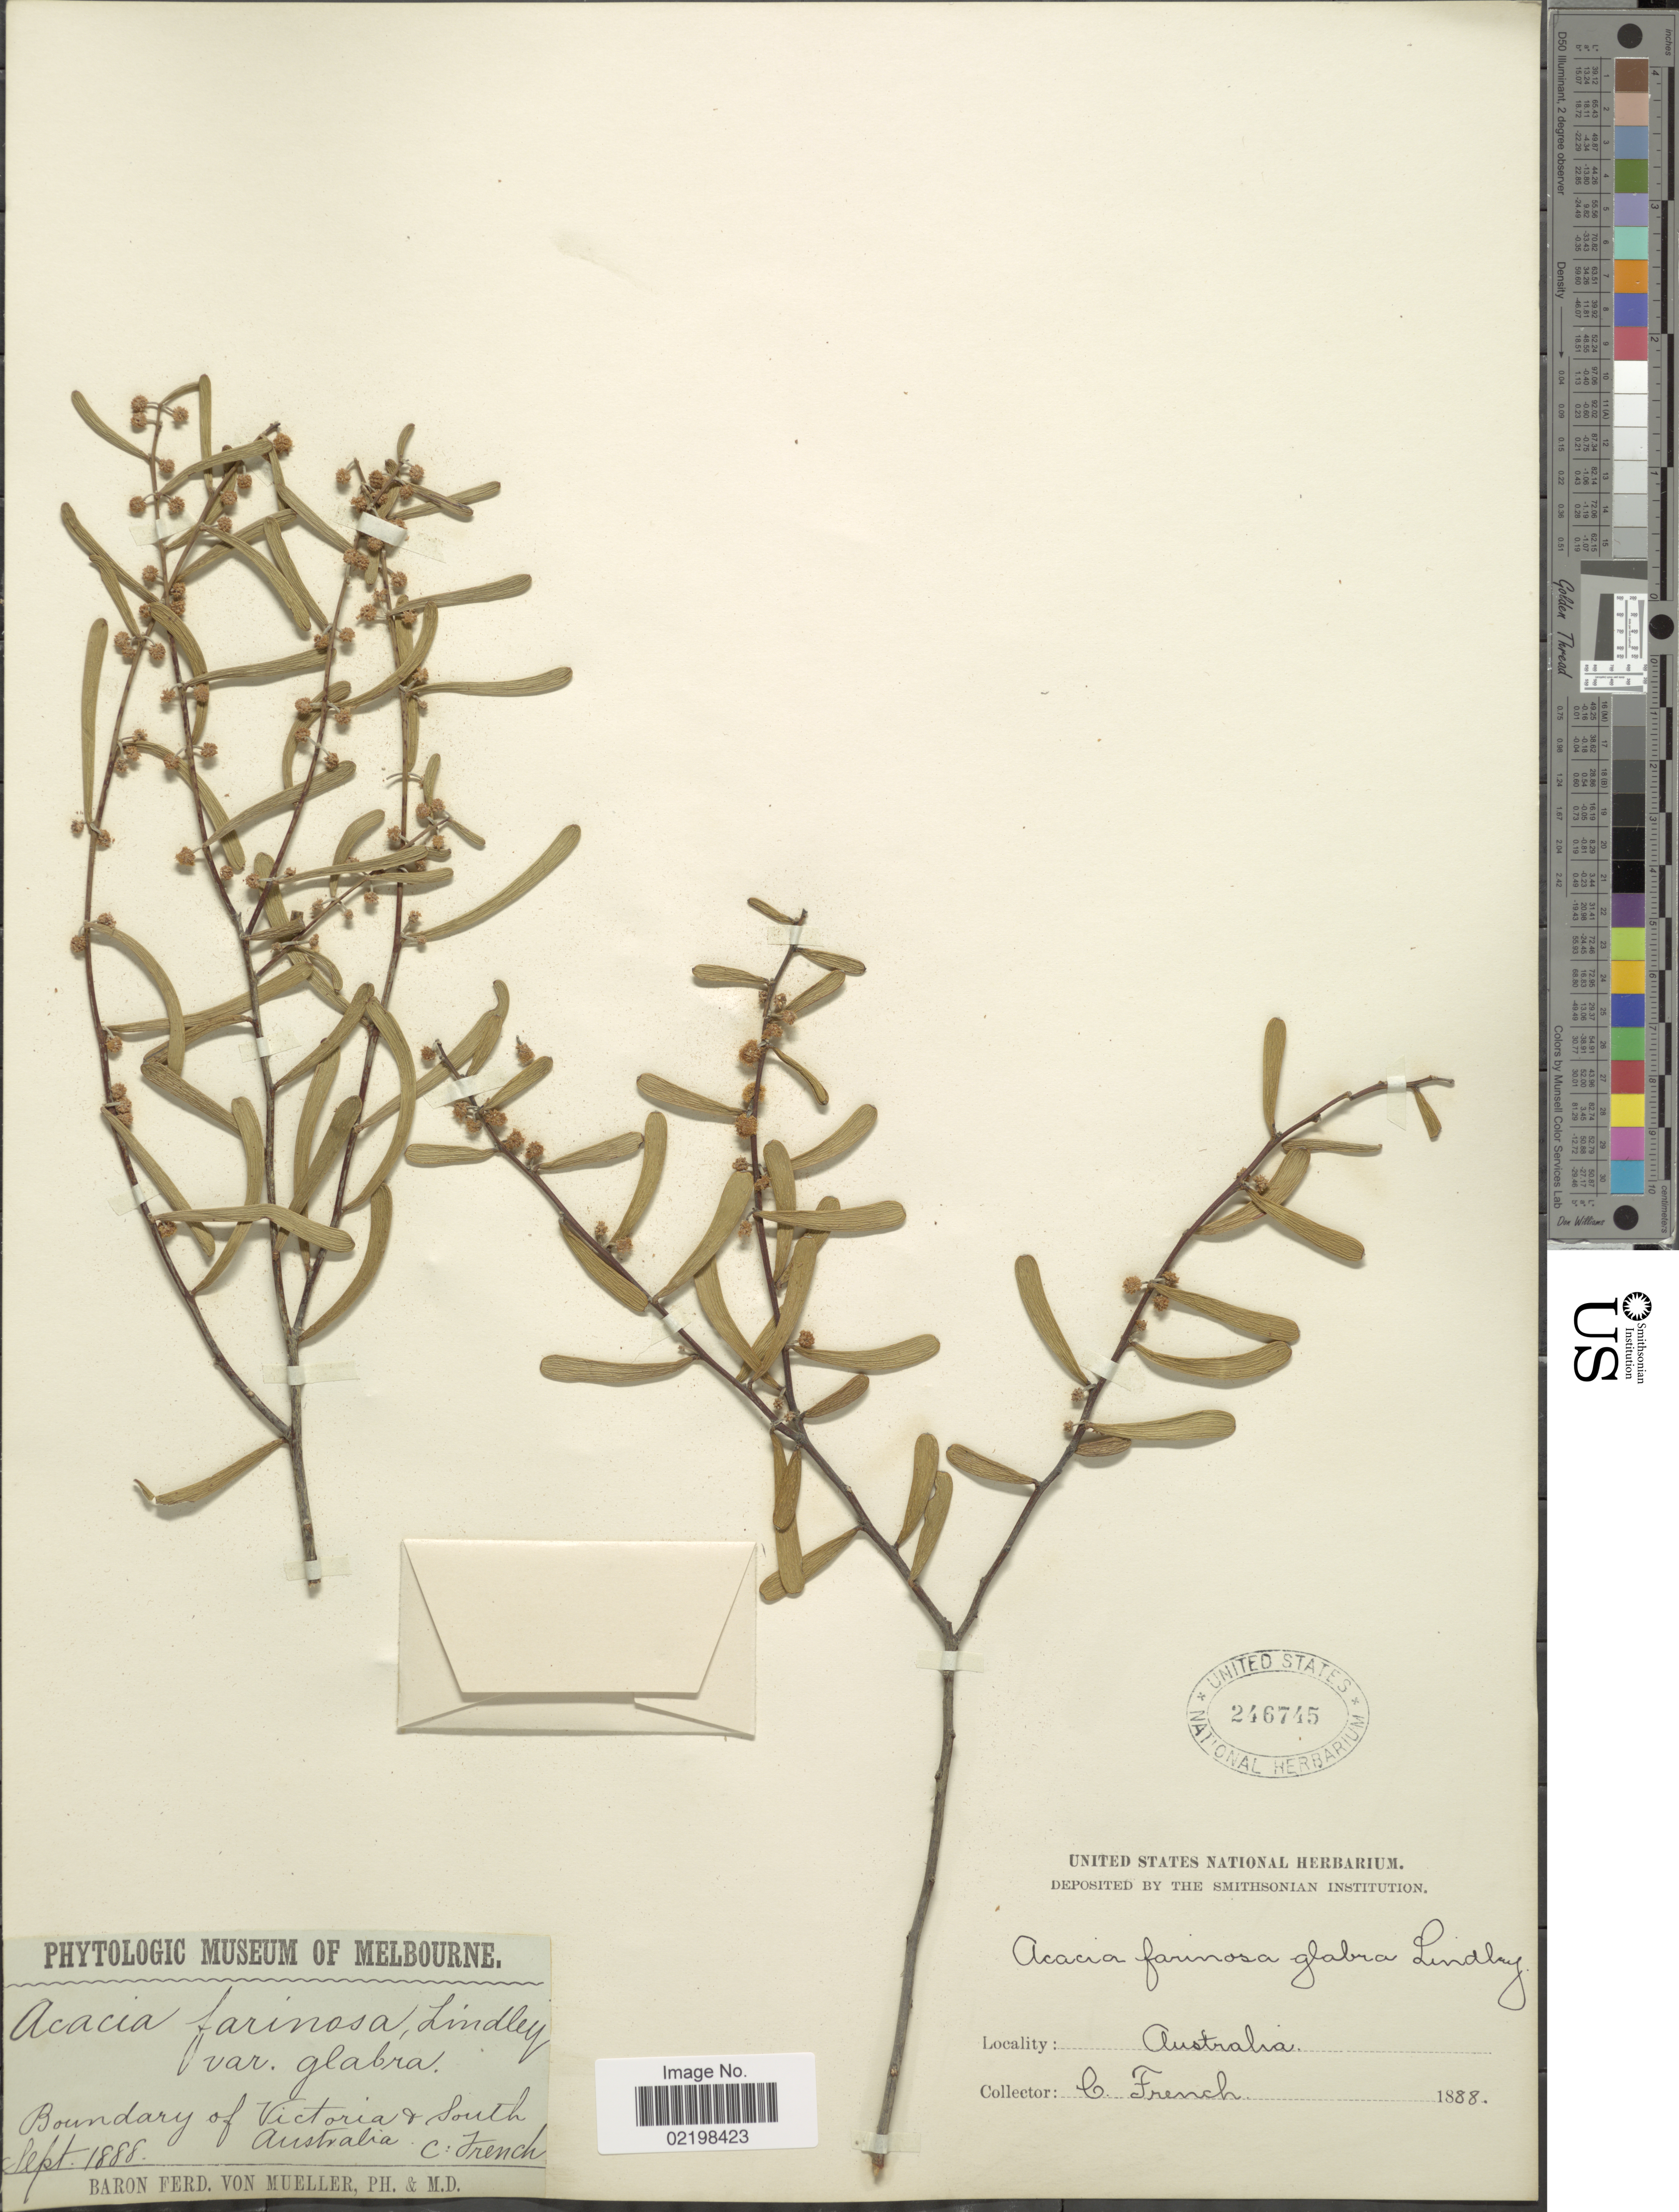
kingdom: Plantae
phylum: Tracheophyta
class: Magnoliopsida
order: Fabales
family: Fabaceae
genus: Acacia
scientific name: Acacia farinosa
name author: Lindl.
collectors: C. French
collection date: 1888-09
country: Australia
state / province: Victoria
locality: Boundary of Victoria & South Australia.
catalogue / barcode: US 246745